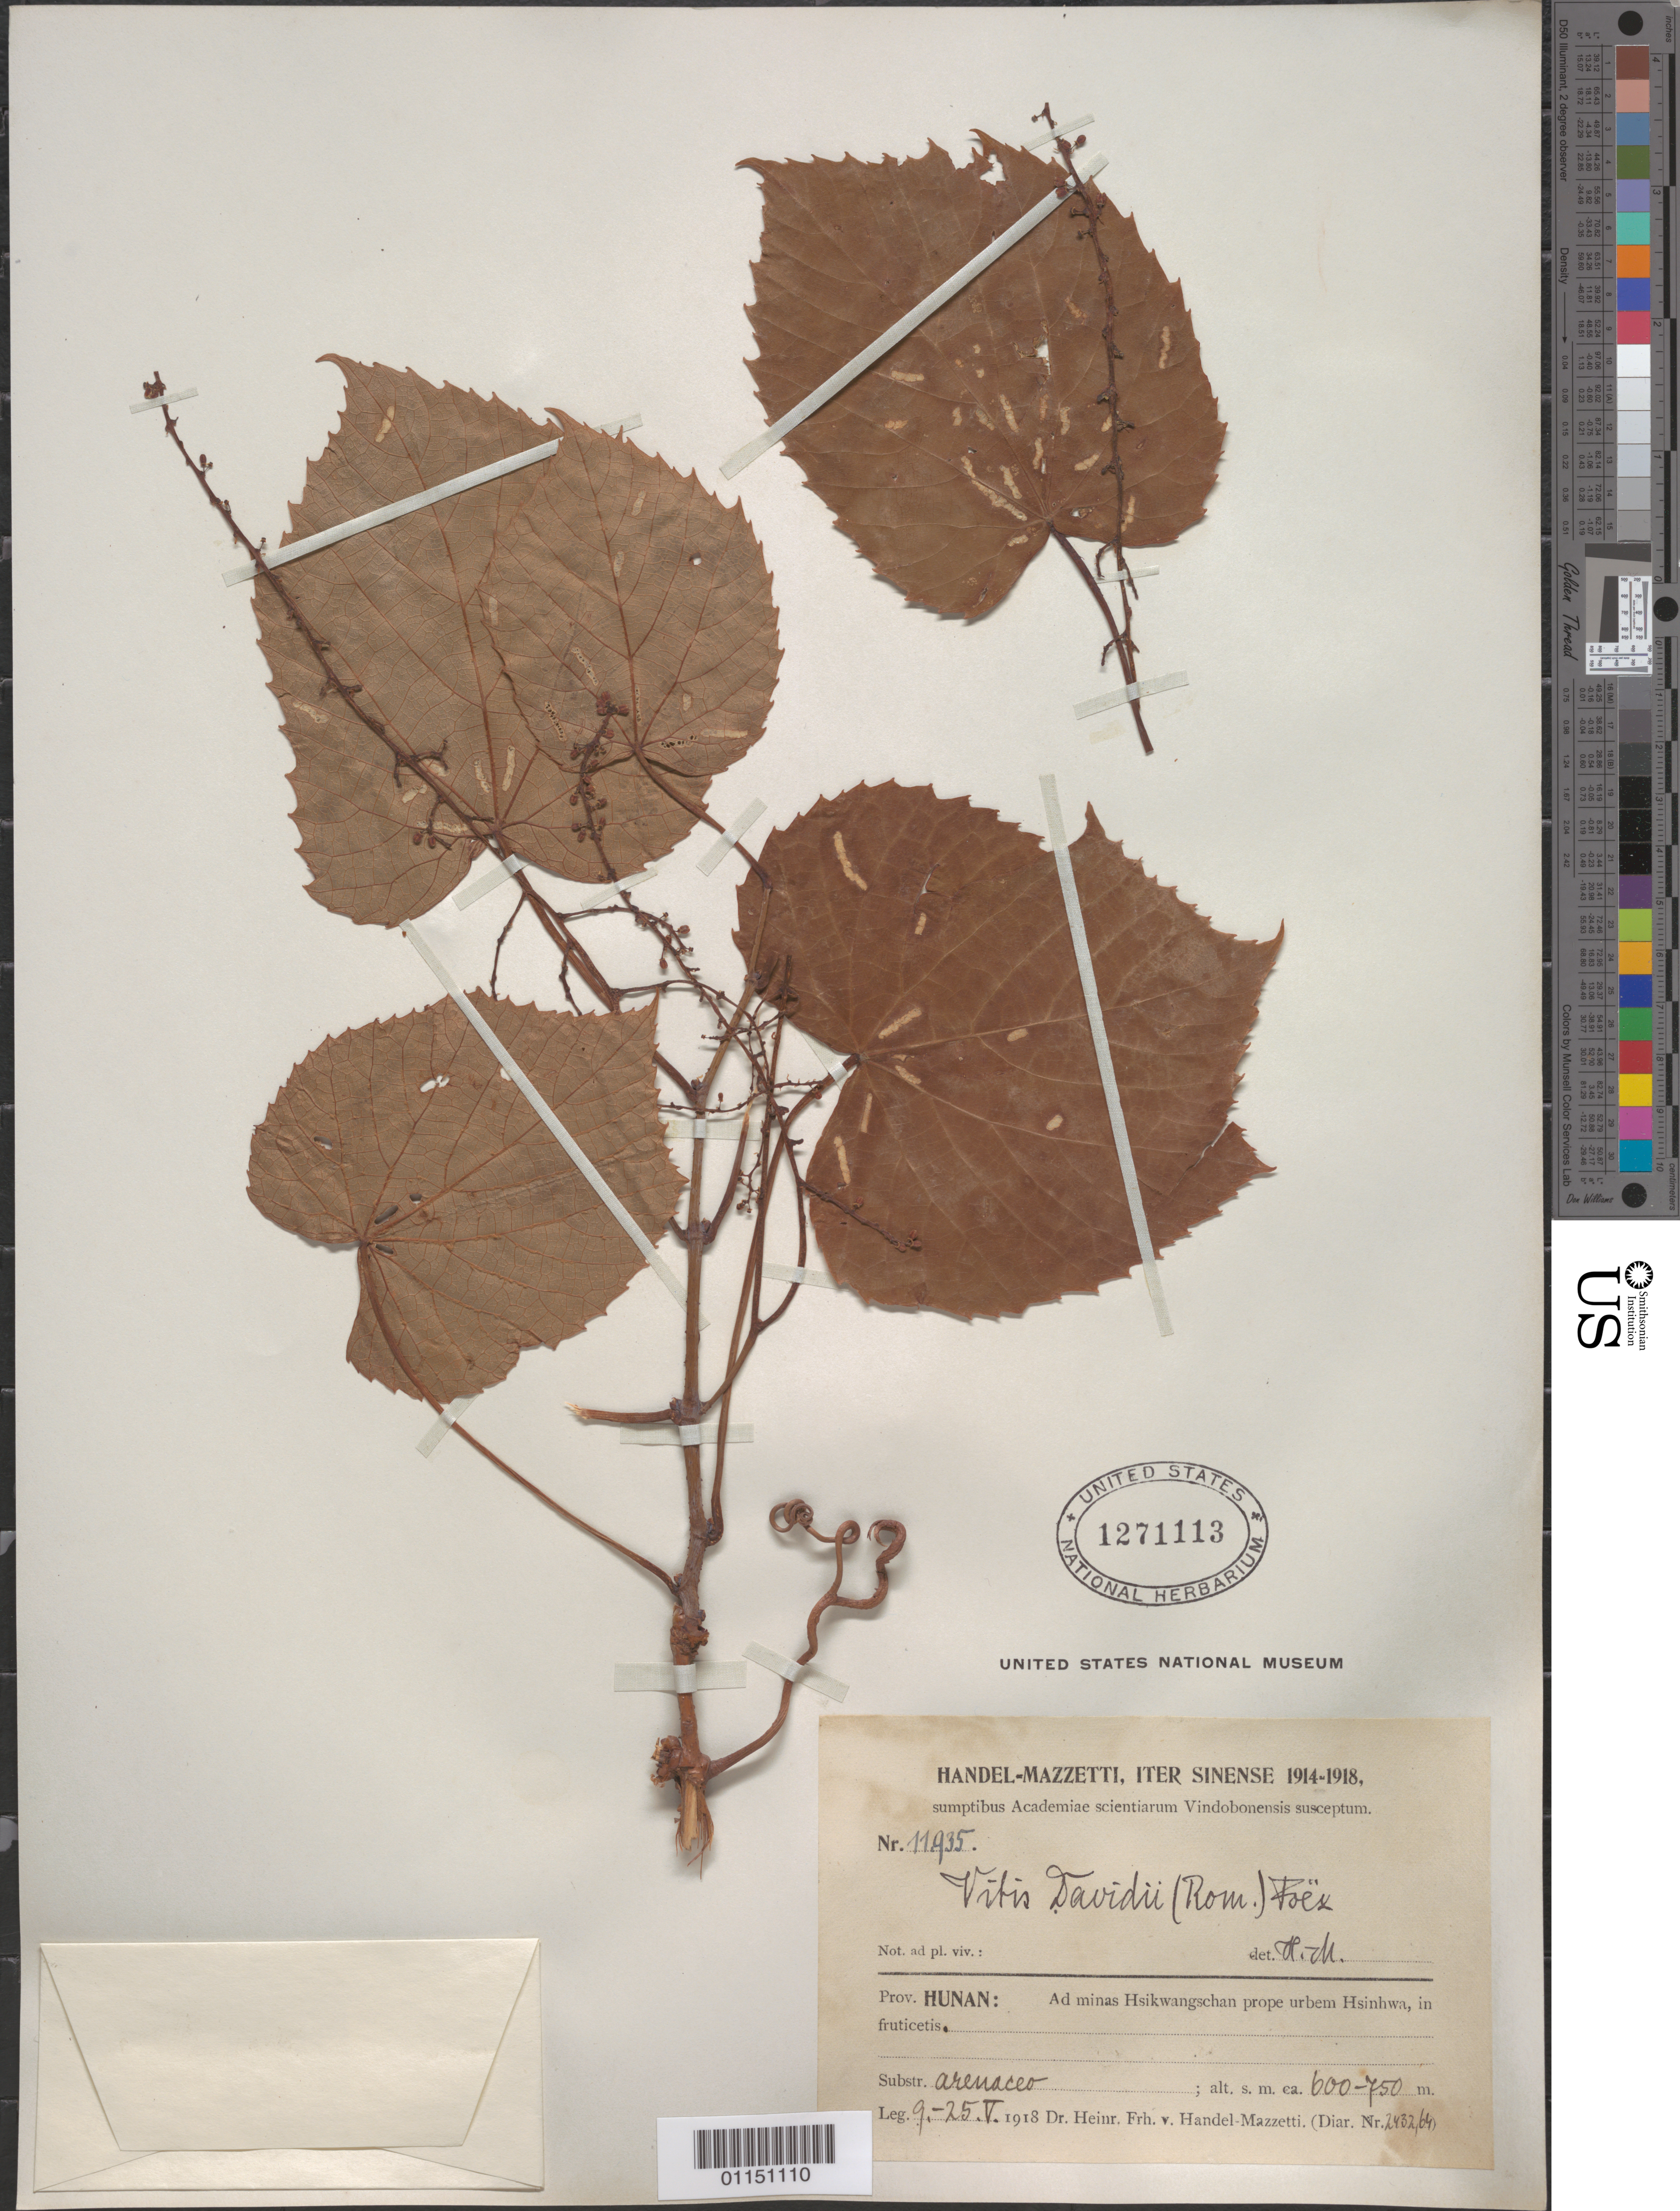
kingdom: Plantae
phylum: Tracheophyta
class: Magnoliopsida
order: Vitales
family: Vitaceae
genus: Vitis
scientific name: Vitis armata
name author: Diels & Gilg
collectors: H. Handel-Mazzetti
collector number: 11935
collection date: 1918-09-25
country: China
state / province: Hunan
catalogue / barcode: US 1271113